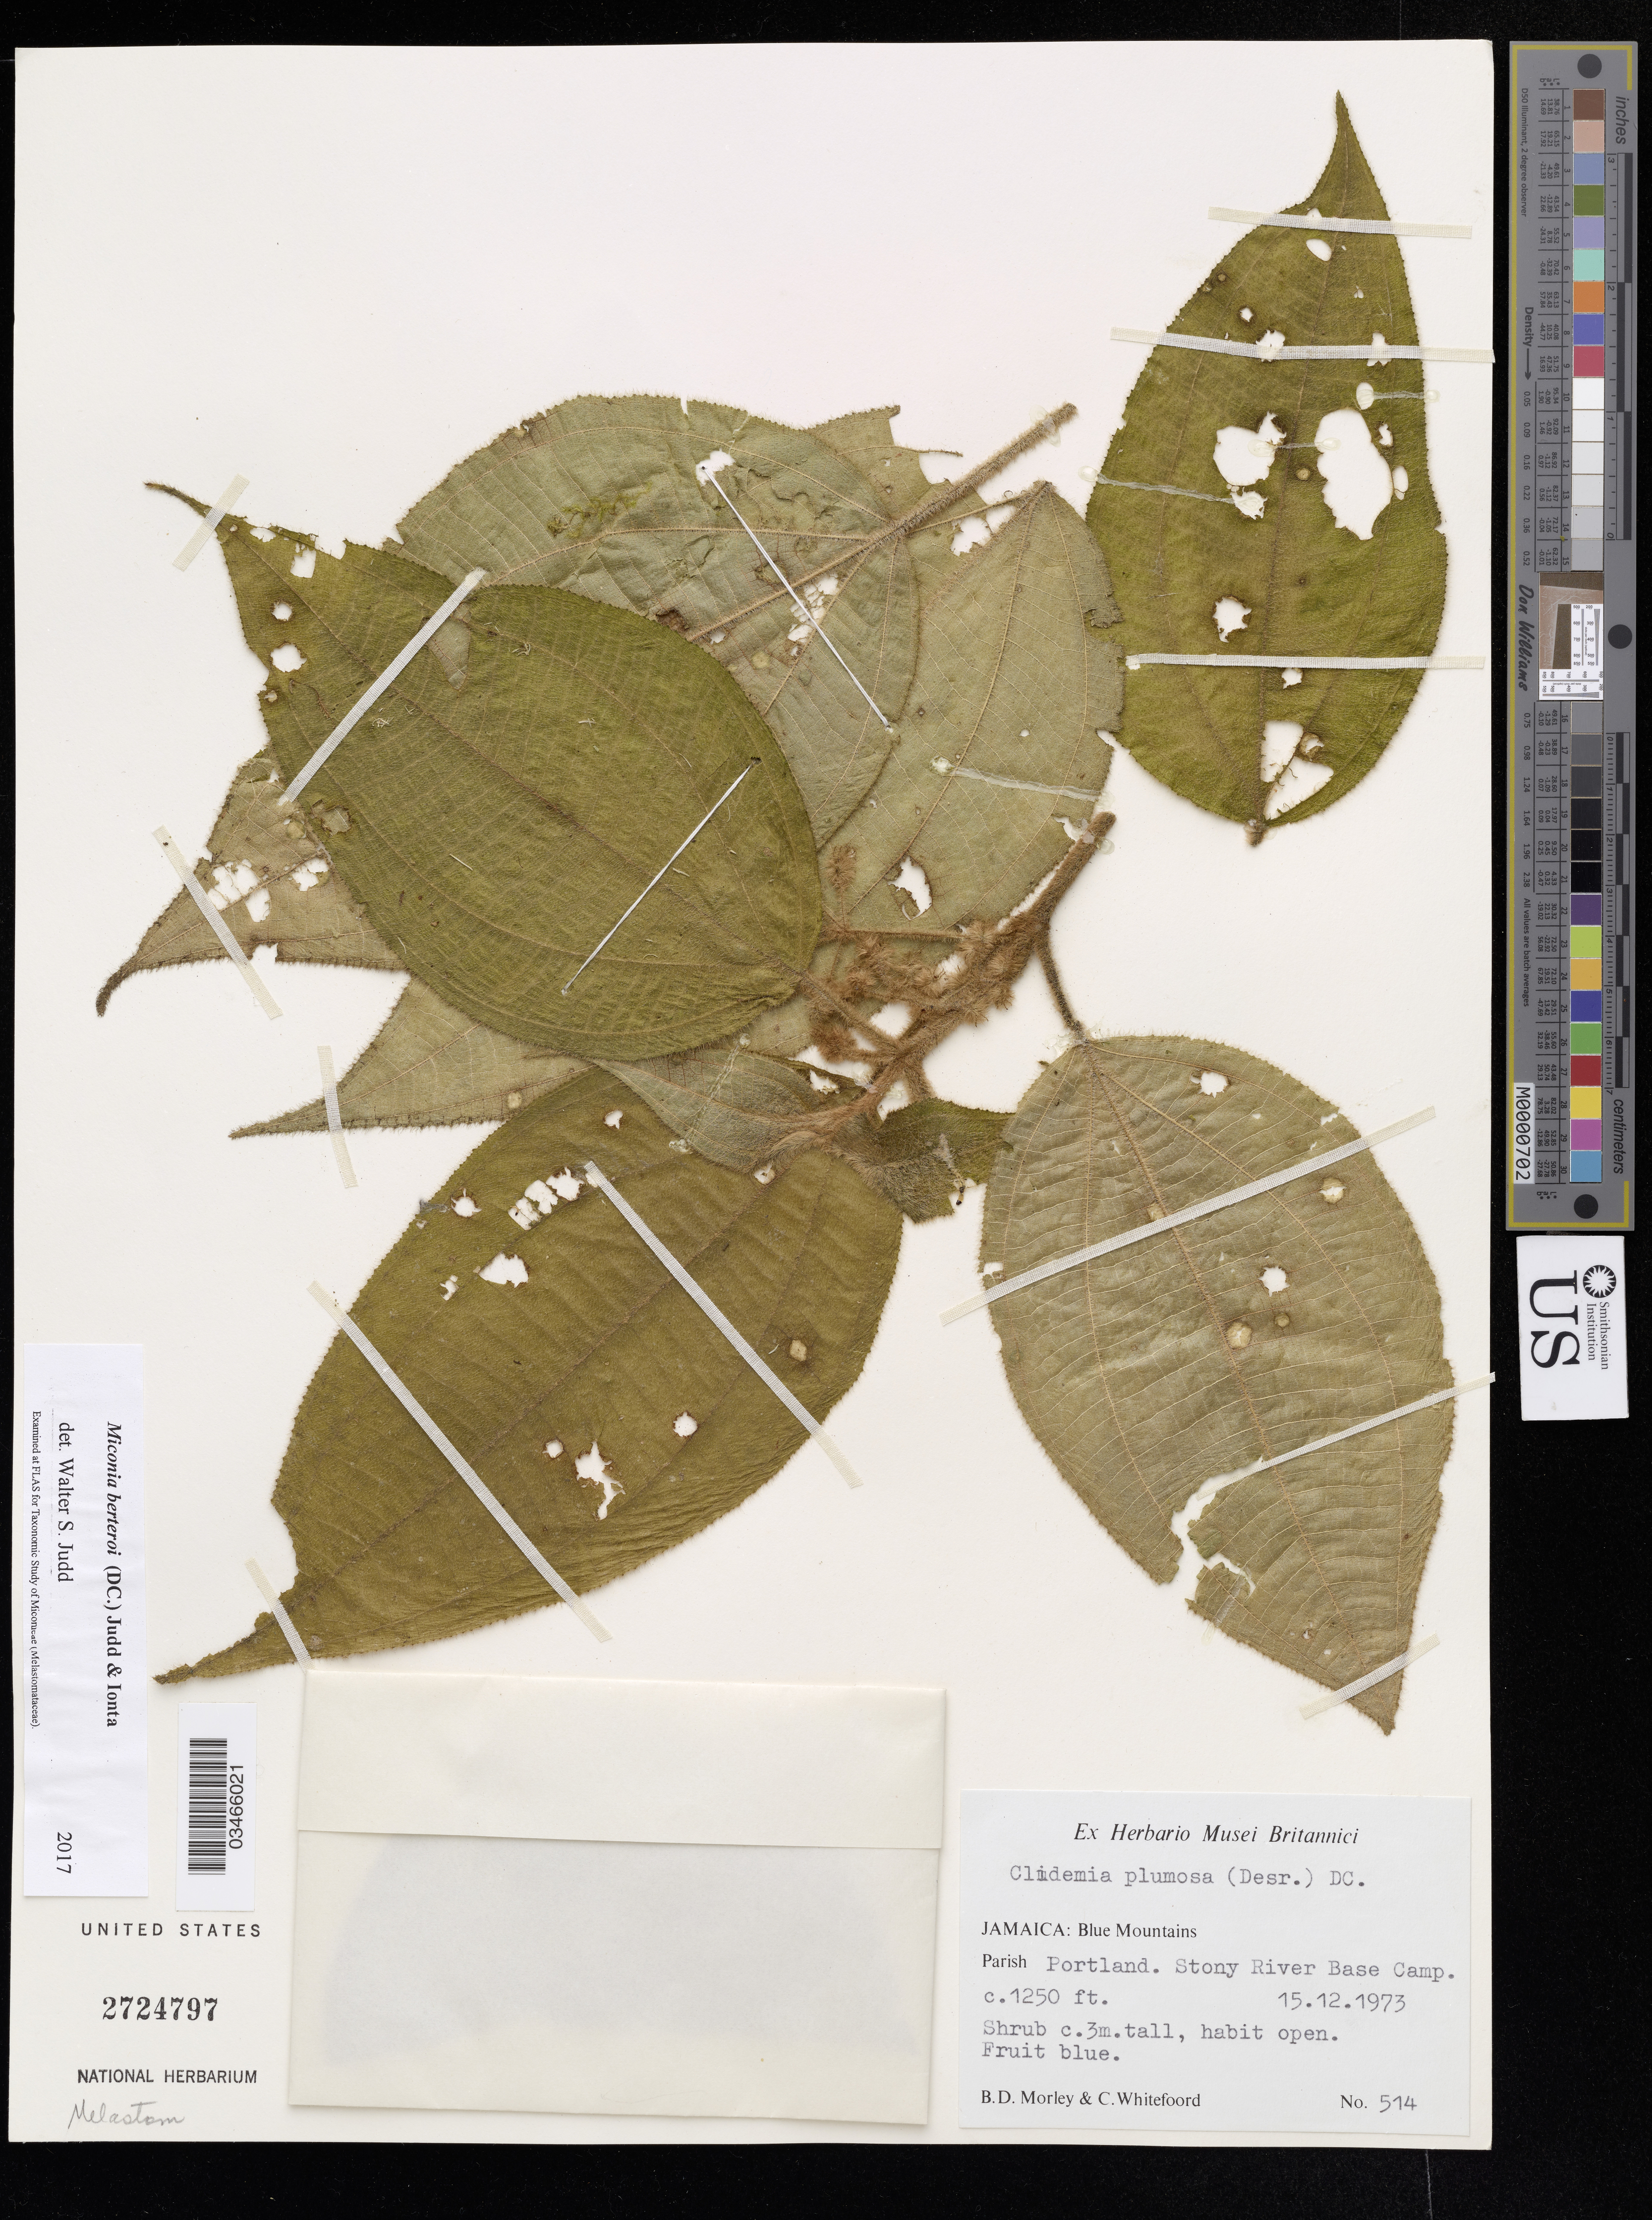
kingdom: Plantae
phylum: Tracheophyta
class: Magnoliopsida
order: Myrtales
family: Melastomataceae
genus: Miconia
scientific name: Miconia berteroi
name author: (DC.) Judd & Ionta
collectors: B. D. Morley & C. Whitefoord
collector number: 514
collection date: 1973-12-15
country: Jamaica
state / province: Portland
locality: Blue Mountains. Stony River Base Camp.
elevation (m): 381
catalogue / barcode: US 2724797